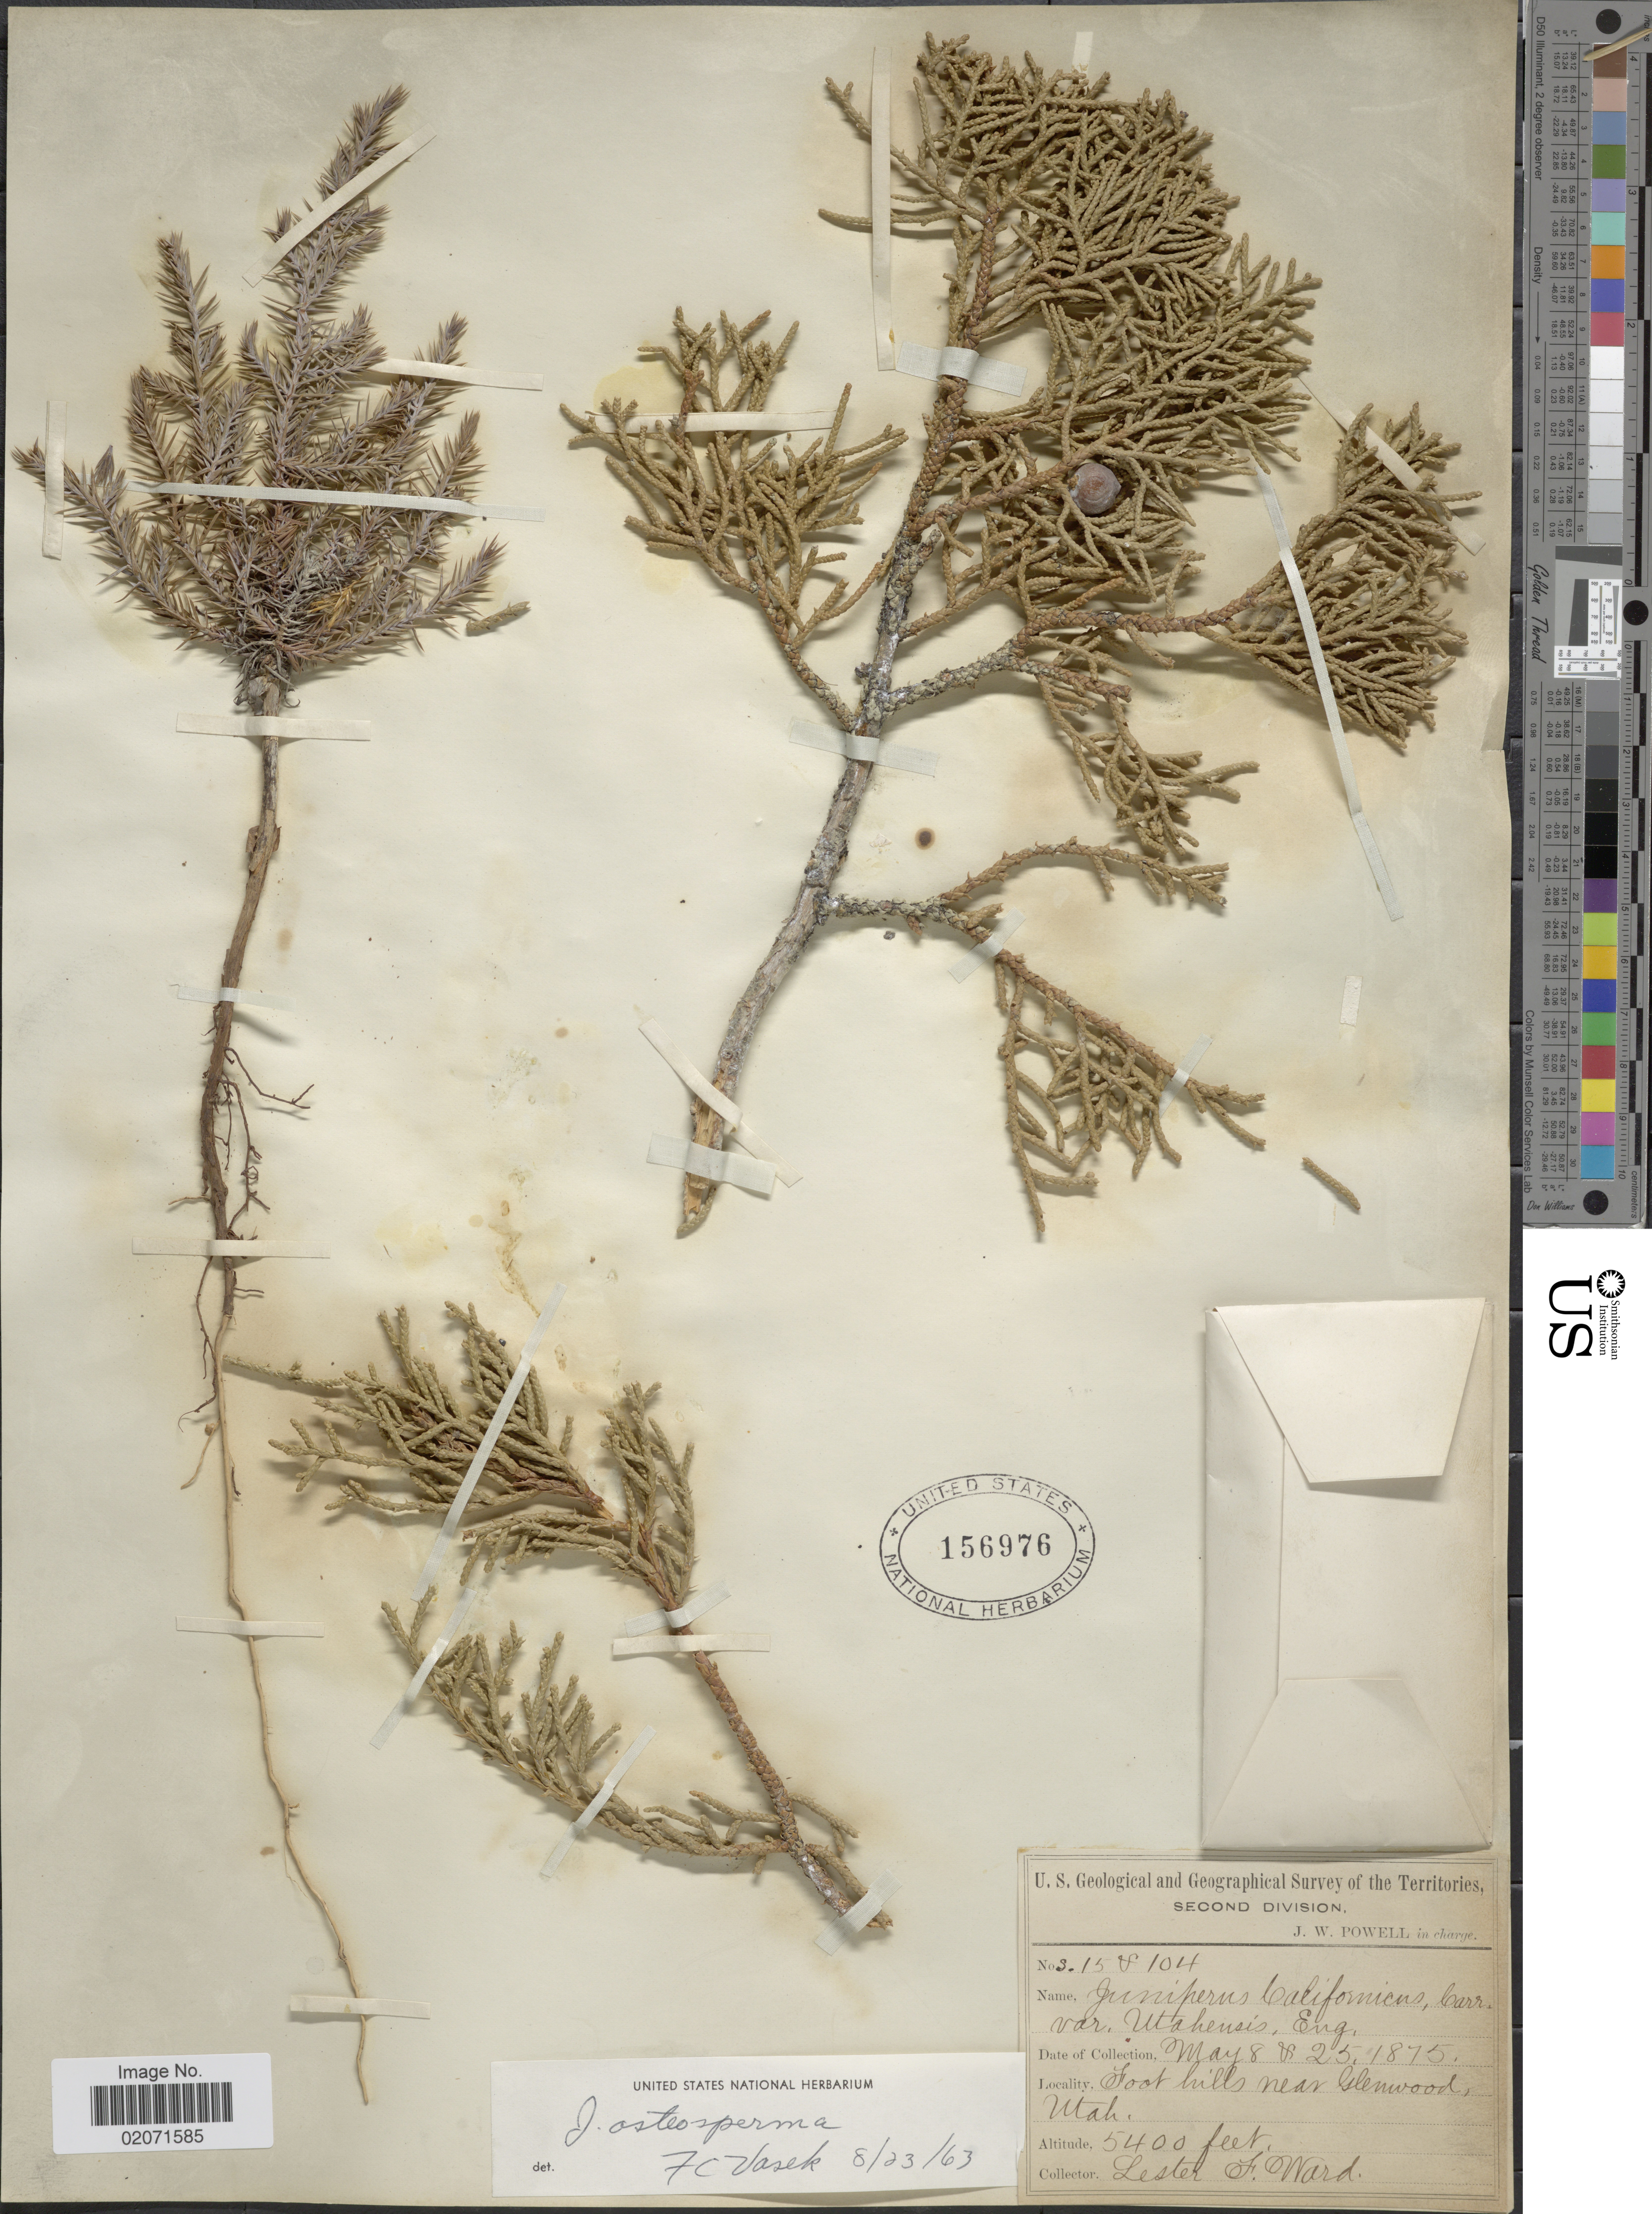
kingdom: Plantae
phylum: Tracheophyta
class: Pinopsida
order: Pinales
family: Cupressaceae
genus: Juniperus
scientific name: Juniperus osteosperma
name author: (Torr.) Little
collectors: L. F. Ward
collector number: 315/104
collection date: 1875-05-08/1875-05-25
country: United States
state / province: Utah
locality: Foothills near Glenwood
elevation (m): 1646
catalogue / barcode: US 156976